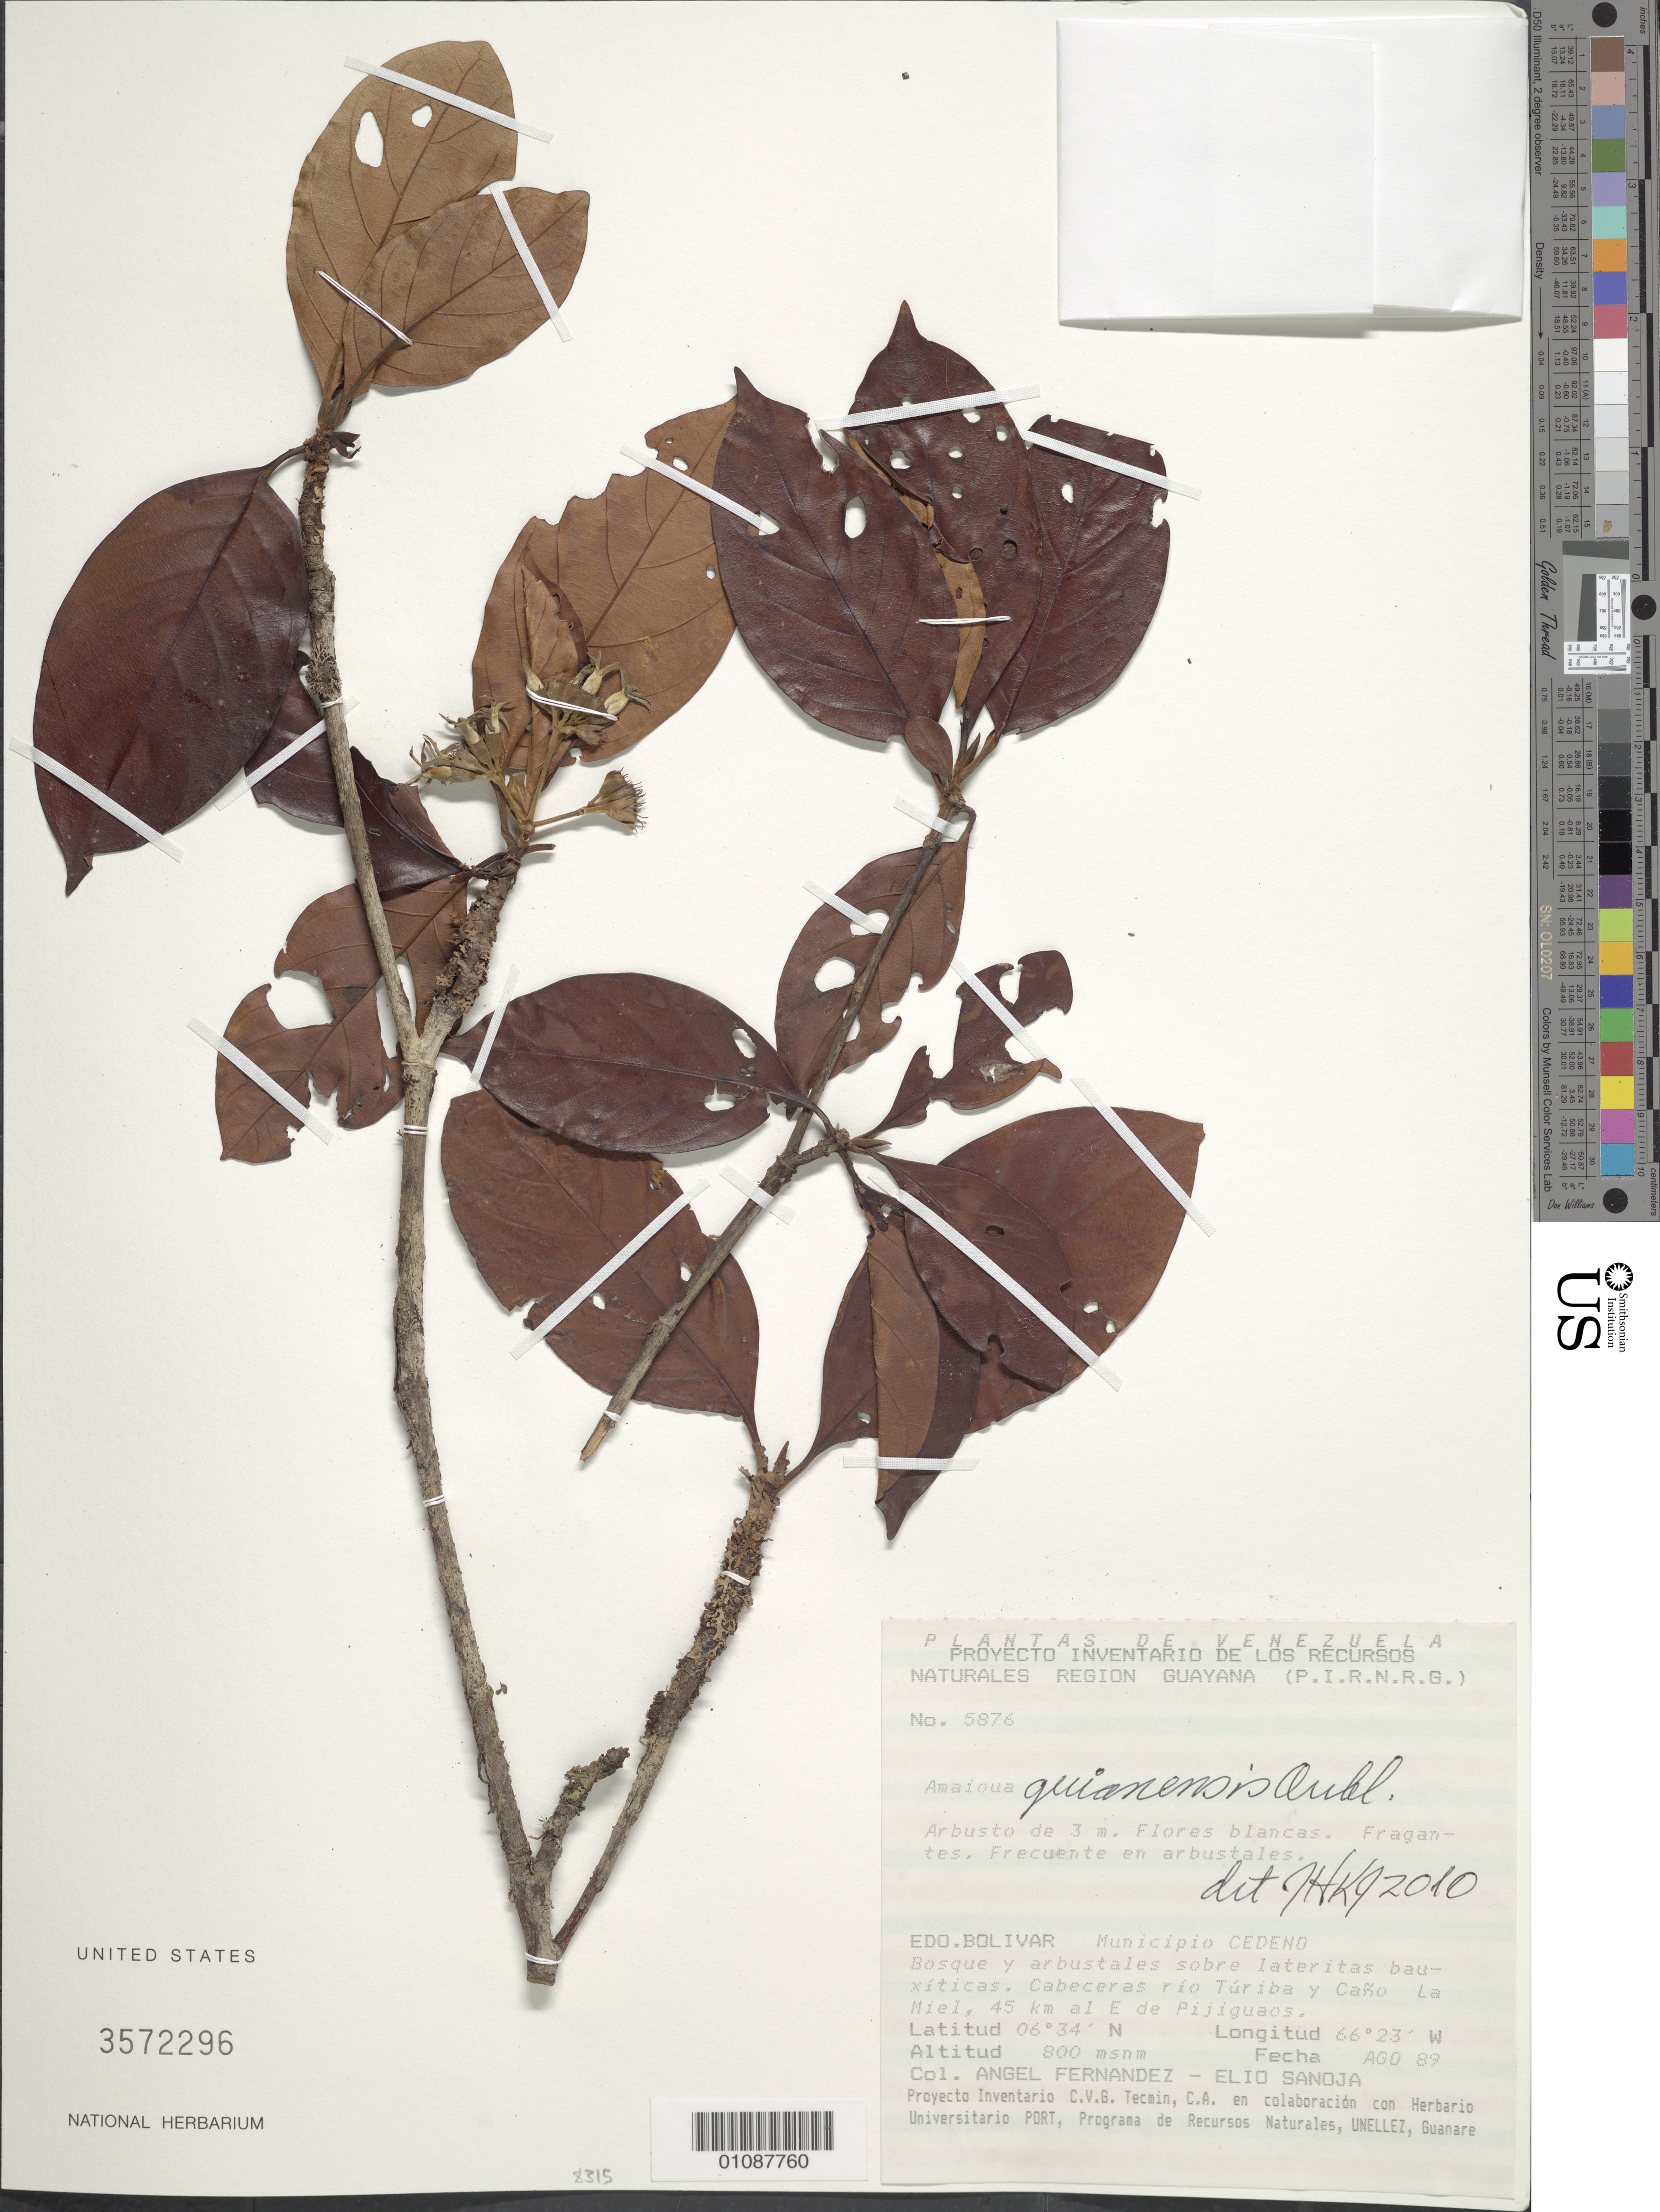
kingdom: Plantae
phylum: Tracheophyta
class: Magnoliopsida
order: Gentianales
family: Rubiaceae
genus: Amaioua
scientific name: Amaioua guianensis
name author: Aubl.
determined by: Kirkbride, J. H.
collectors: A. Fernández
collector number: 5876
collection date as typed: Aug-89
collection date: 1989-08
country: Venezuela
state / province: Bolívar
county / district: Angostura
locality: Mun. Raúl Leoni [=Angostura], cabeceras Río Túriba y Caño La Miel, 45 km al Este de Pijiguaos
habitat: Bosque y arbustales sobre lateritas bauxiticas; arbustal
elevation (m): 800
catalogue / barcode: US 3572296